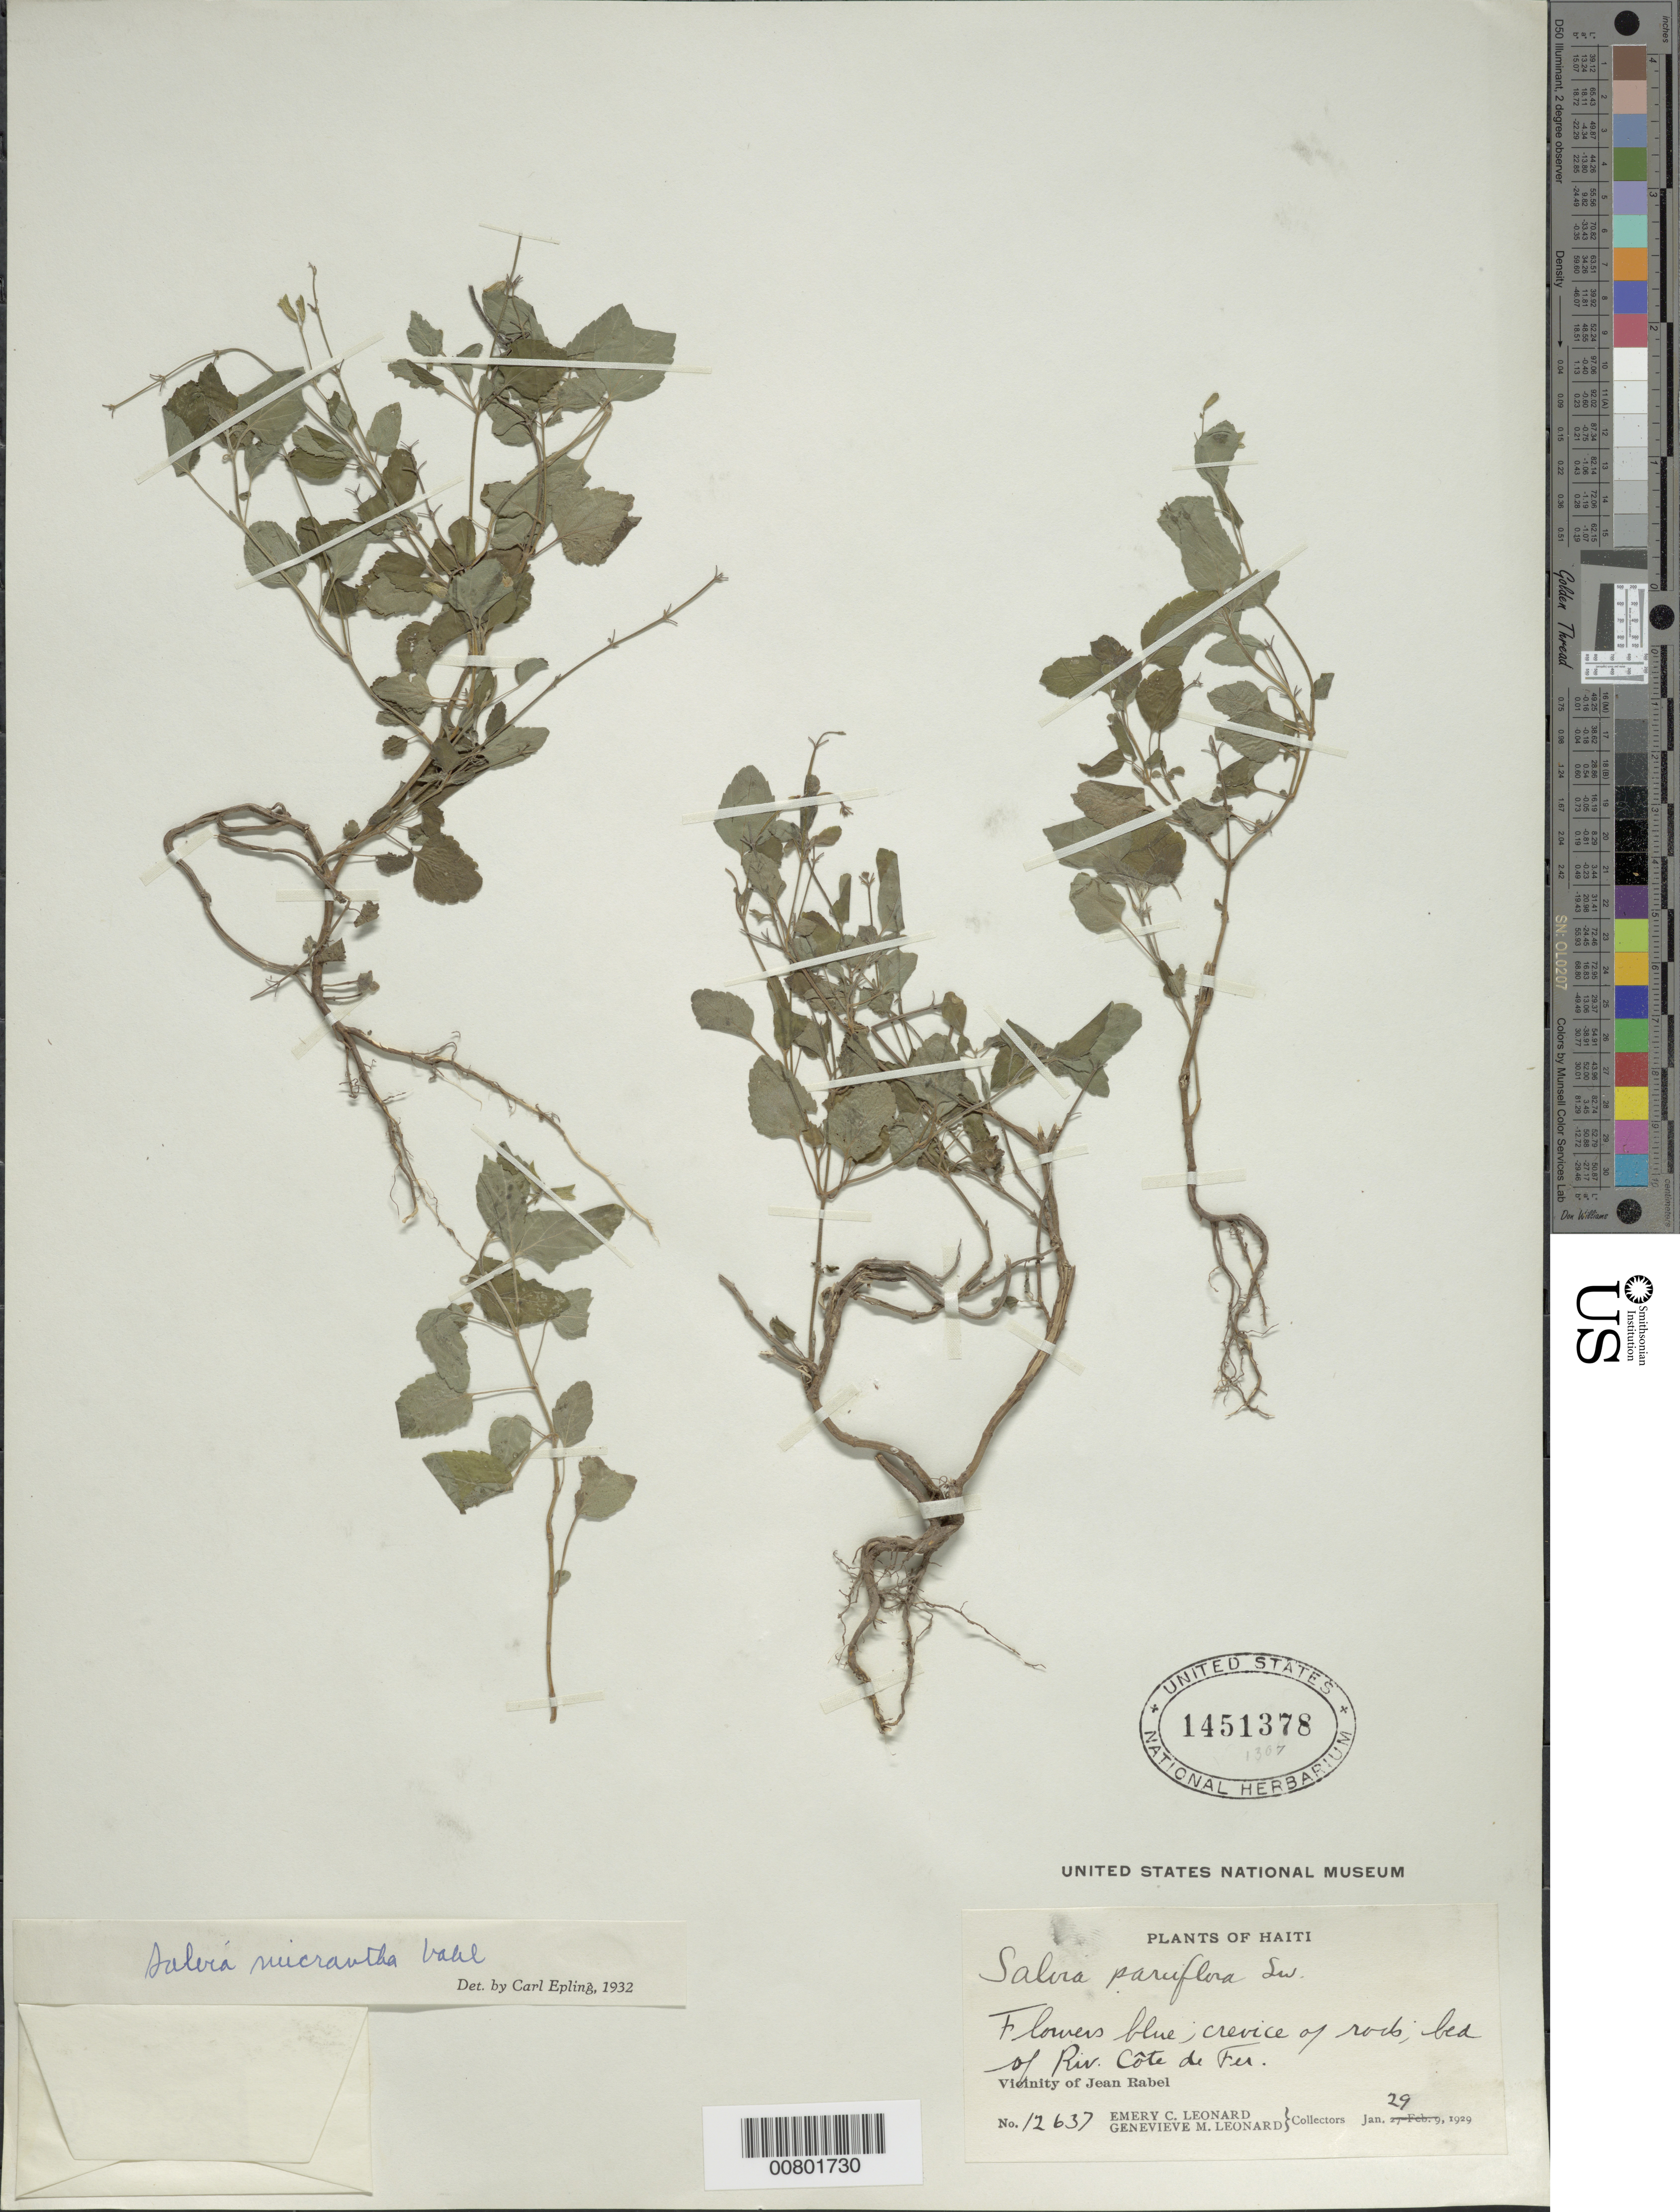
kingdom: Plantae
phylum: Tracheophyta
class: Magnoliopsida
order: Lamiales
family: Lamiaceae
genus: Salvia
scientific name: Salvia micrantha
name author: Vahl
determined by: Epling, C. C.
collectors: E. C. Leonard & G. M. Leonard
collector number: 12637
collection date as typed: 29 Jan 1929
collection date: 1929-01-29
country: Haiti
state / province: Nord-Ouest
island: Hispaniola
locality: Vicinity of Jean Rabel, Riv Côte de Fer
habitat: Crevice of rocks in river bed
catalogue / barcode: US 1451378